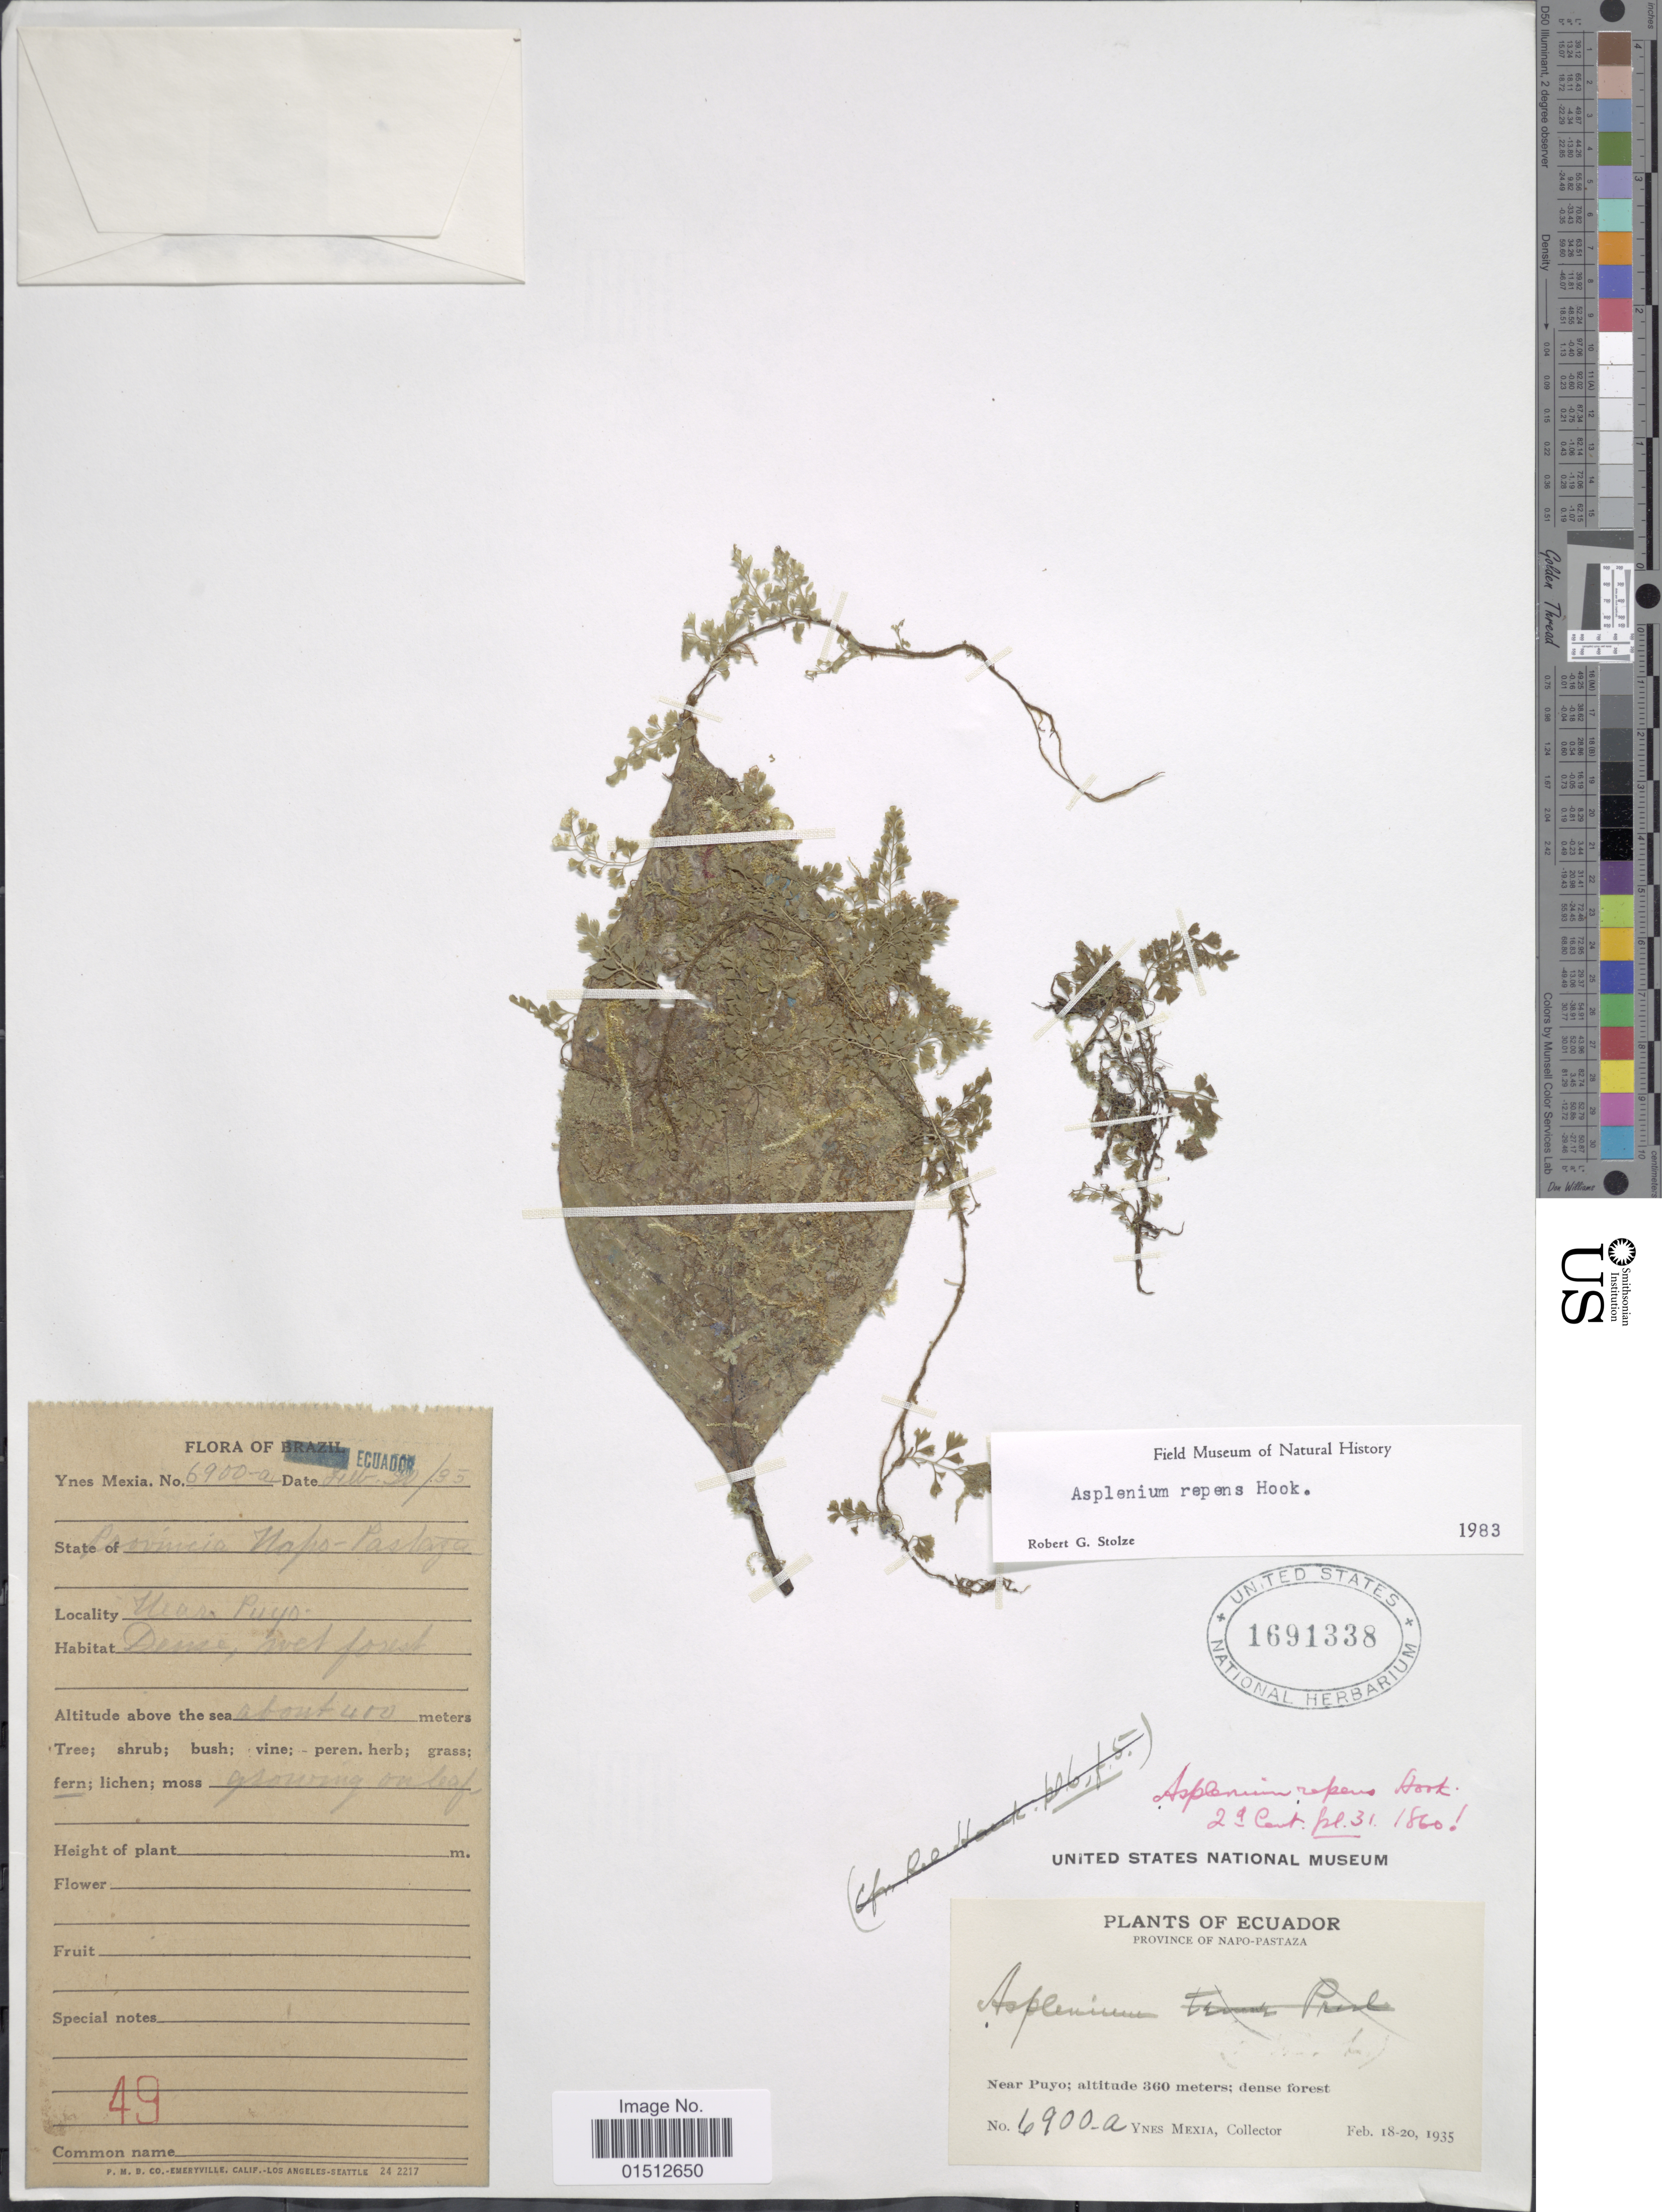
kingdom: Plantae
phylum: Tracheophyta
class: Polypodiopsida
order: Polypodiales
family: Aspleniaceae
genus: Asplenium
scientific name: Asplenium repens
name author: Hook.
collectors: Y. Mexia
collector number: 6900a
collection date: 1935-02-18/1935-02-20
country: Ecuador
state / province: Napo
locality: Ecuador, Napo. Province of Napo-Pastaza, Near Puyo.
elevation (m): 360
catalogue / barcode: US 1691338